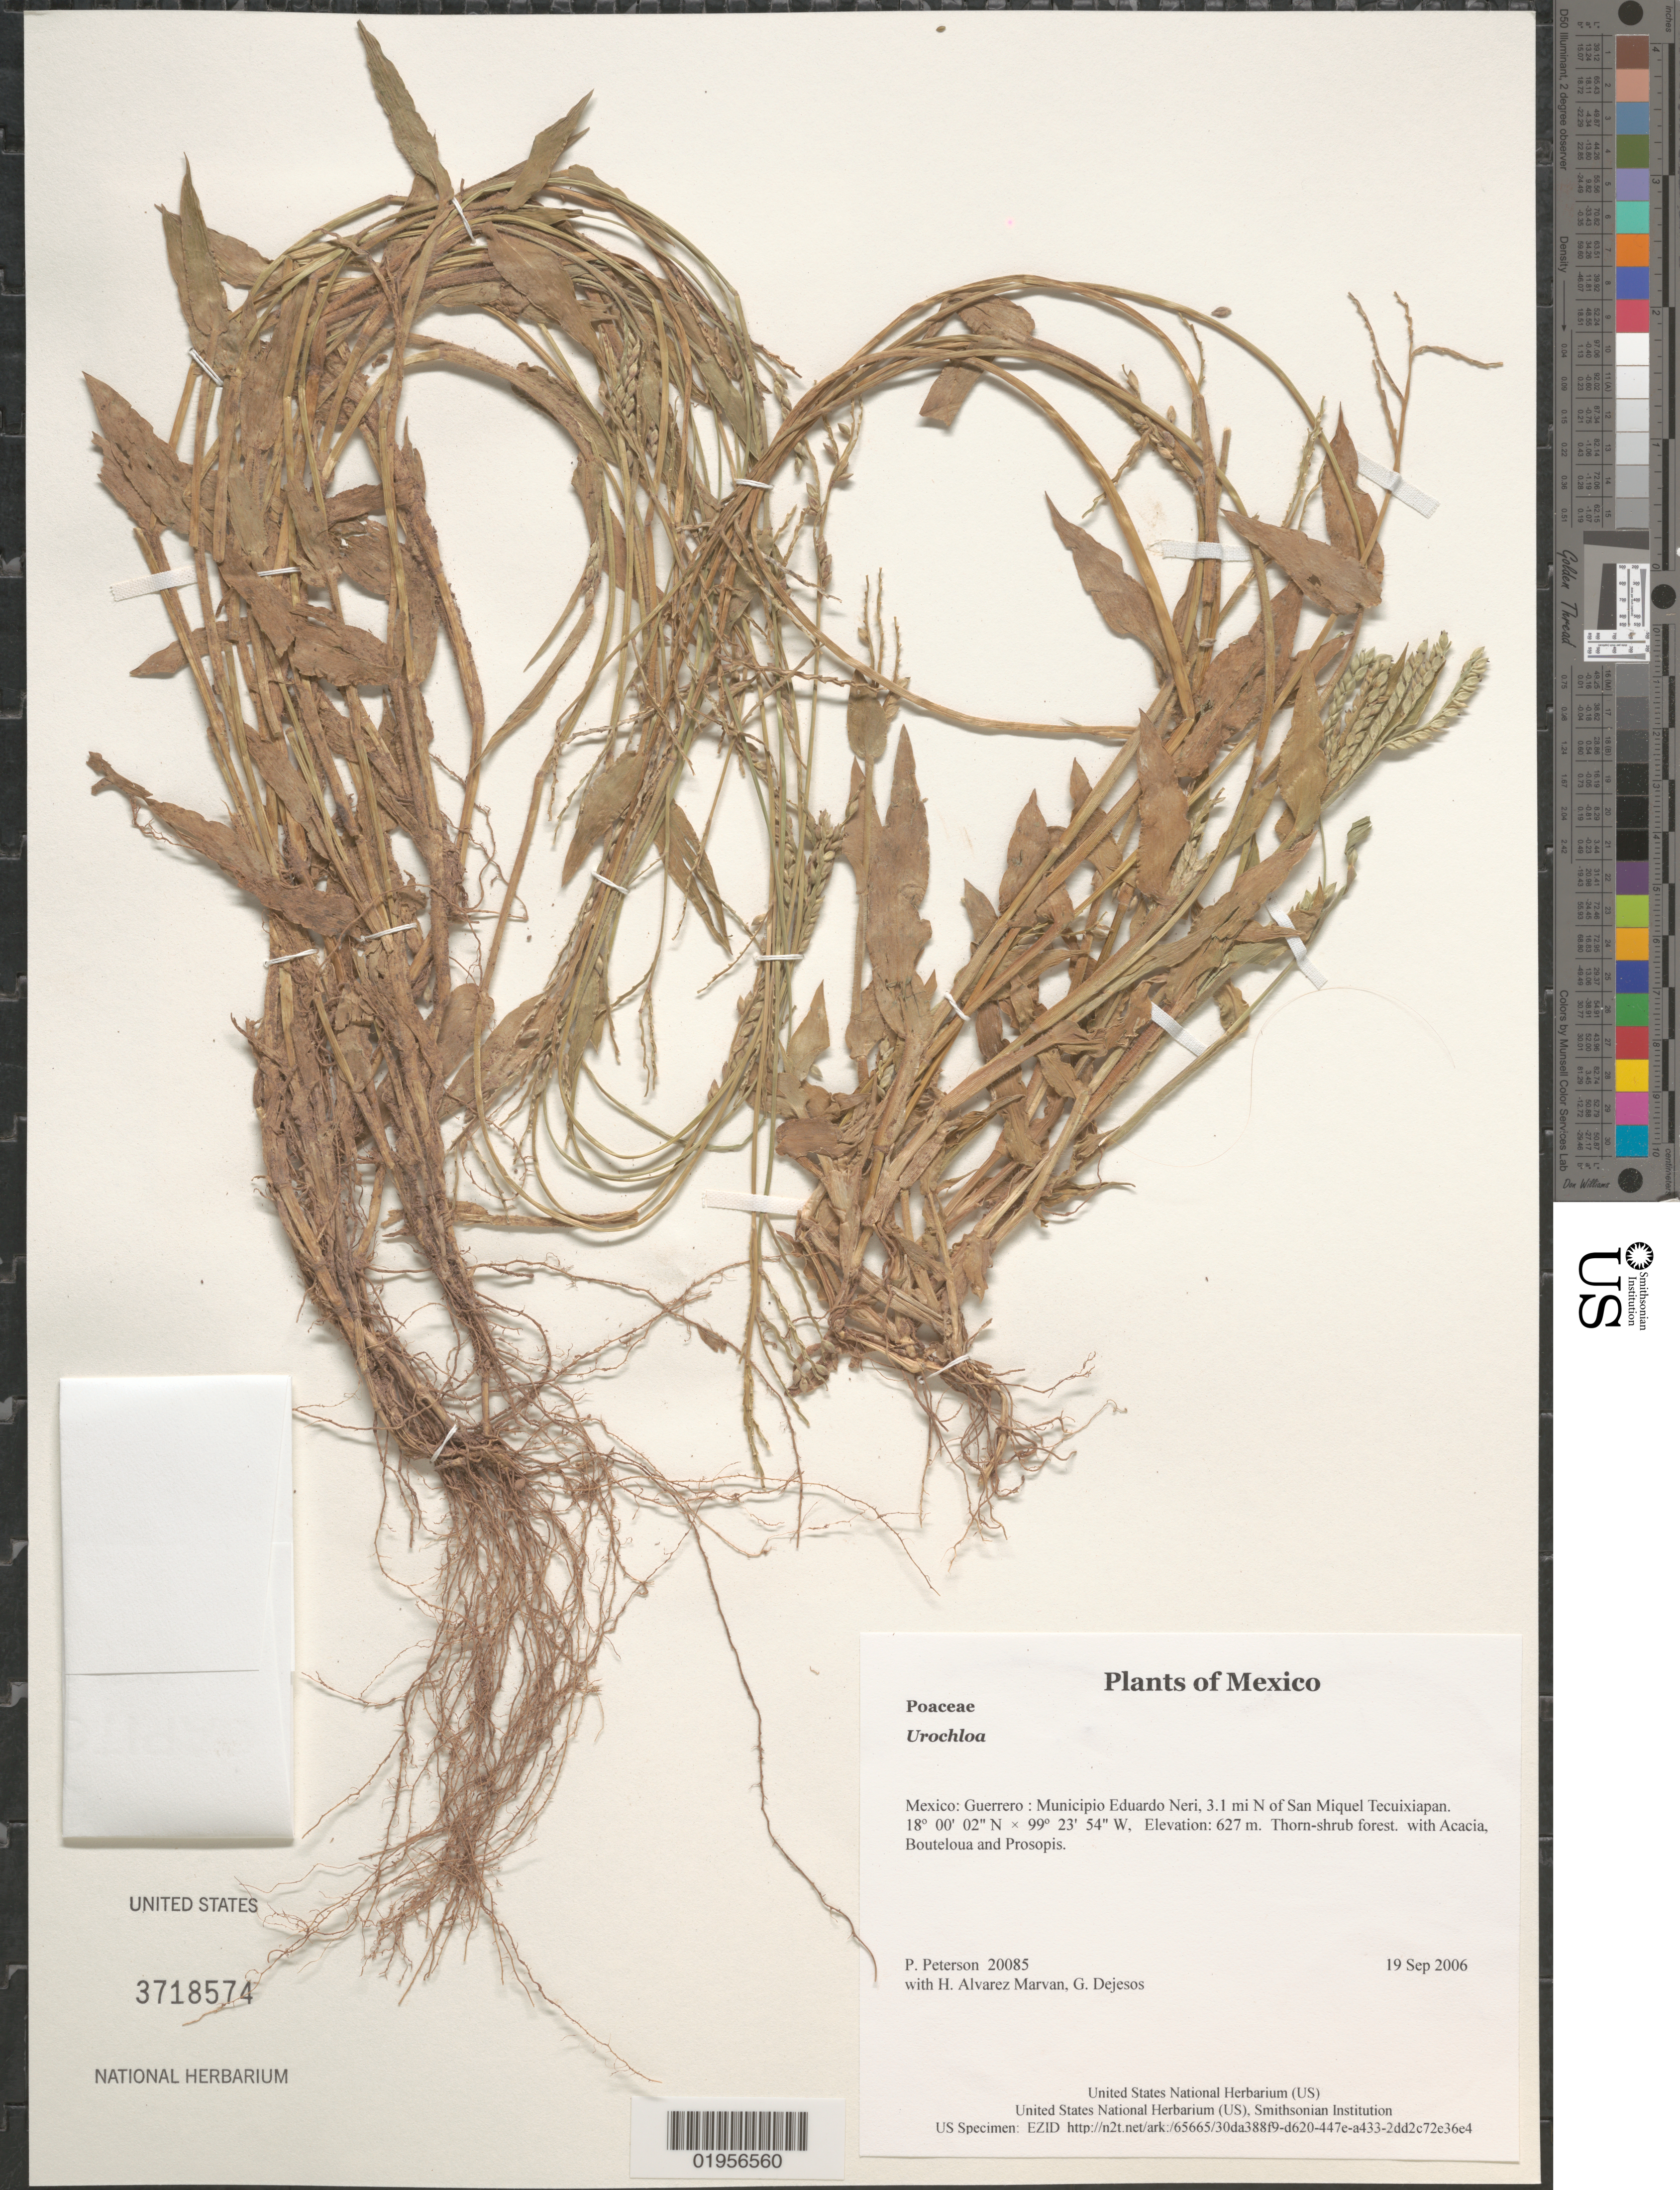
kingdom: Plantae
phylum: Tracheophyta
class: Liliopsida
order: Poales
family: Poaceae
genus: Urochloa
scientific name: Urochloa sp.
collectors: P. M. Peterson, H. Alvarez Marvan & G. Dejesos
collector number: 20085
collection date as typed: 19 Sep 2006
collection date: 2006-09-19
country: Mexico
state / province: Guerrero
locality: Municipio Eduardo Neri, 3.1 mi N of San Miquel Tecuixiapan.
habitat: Thorn-shrub forest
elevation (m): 627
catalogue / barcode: US 3718574